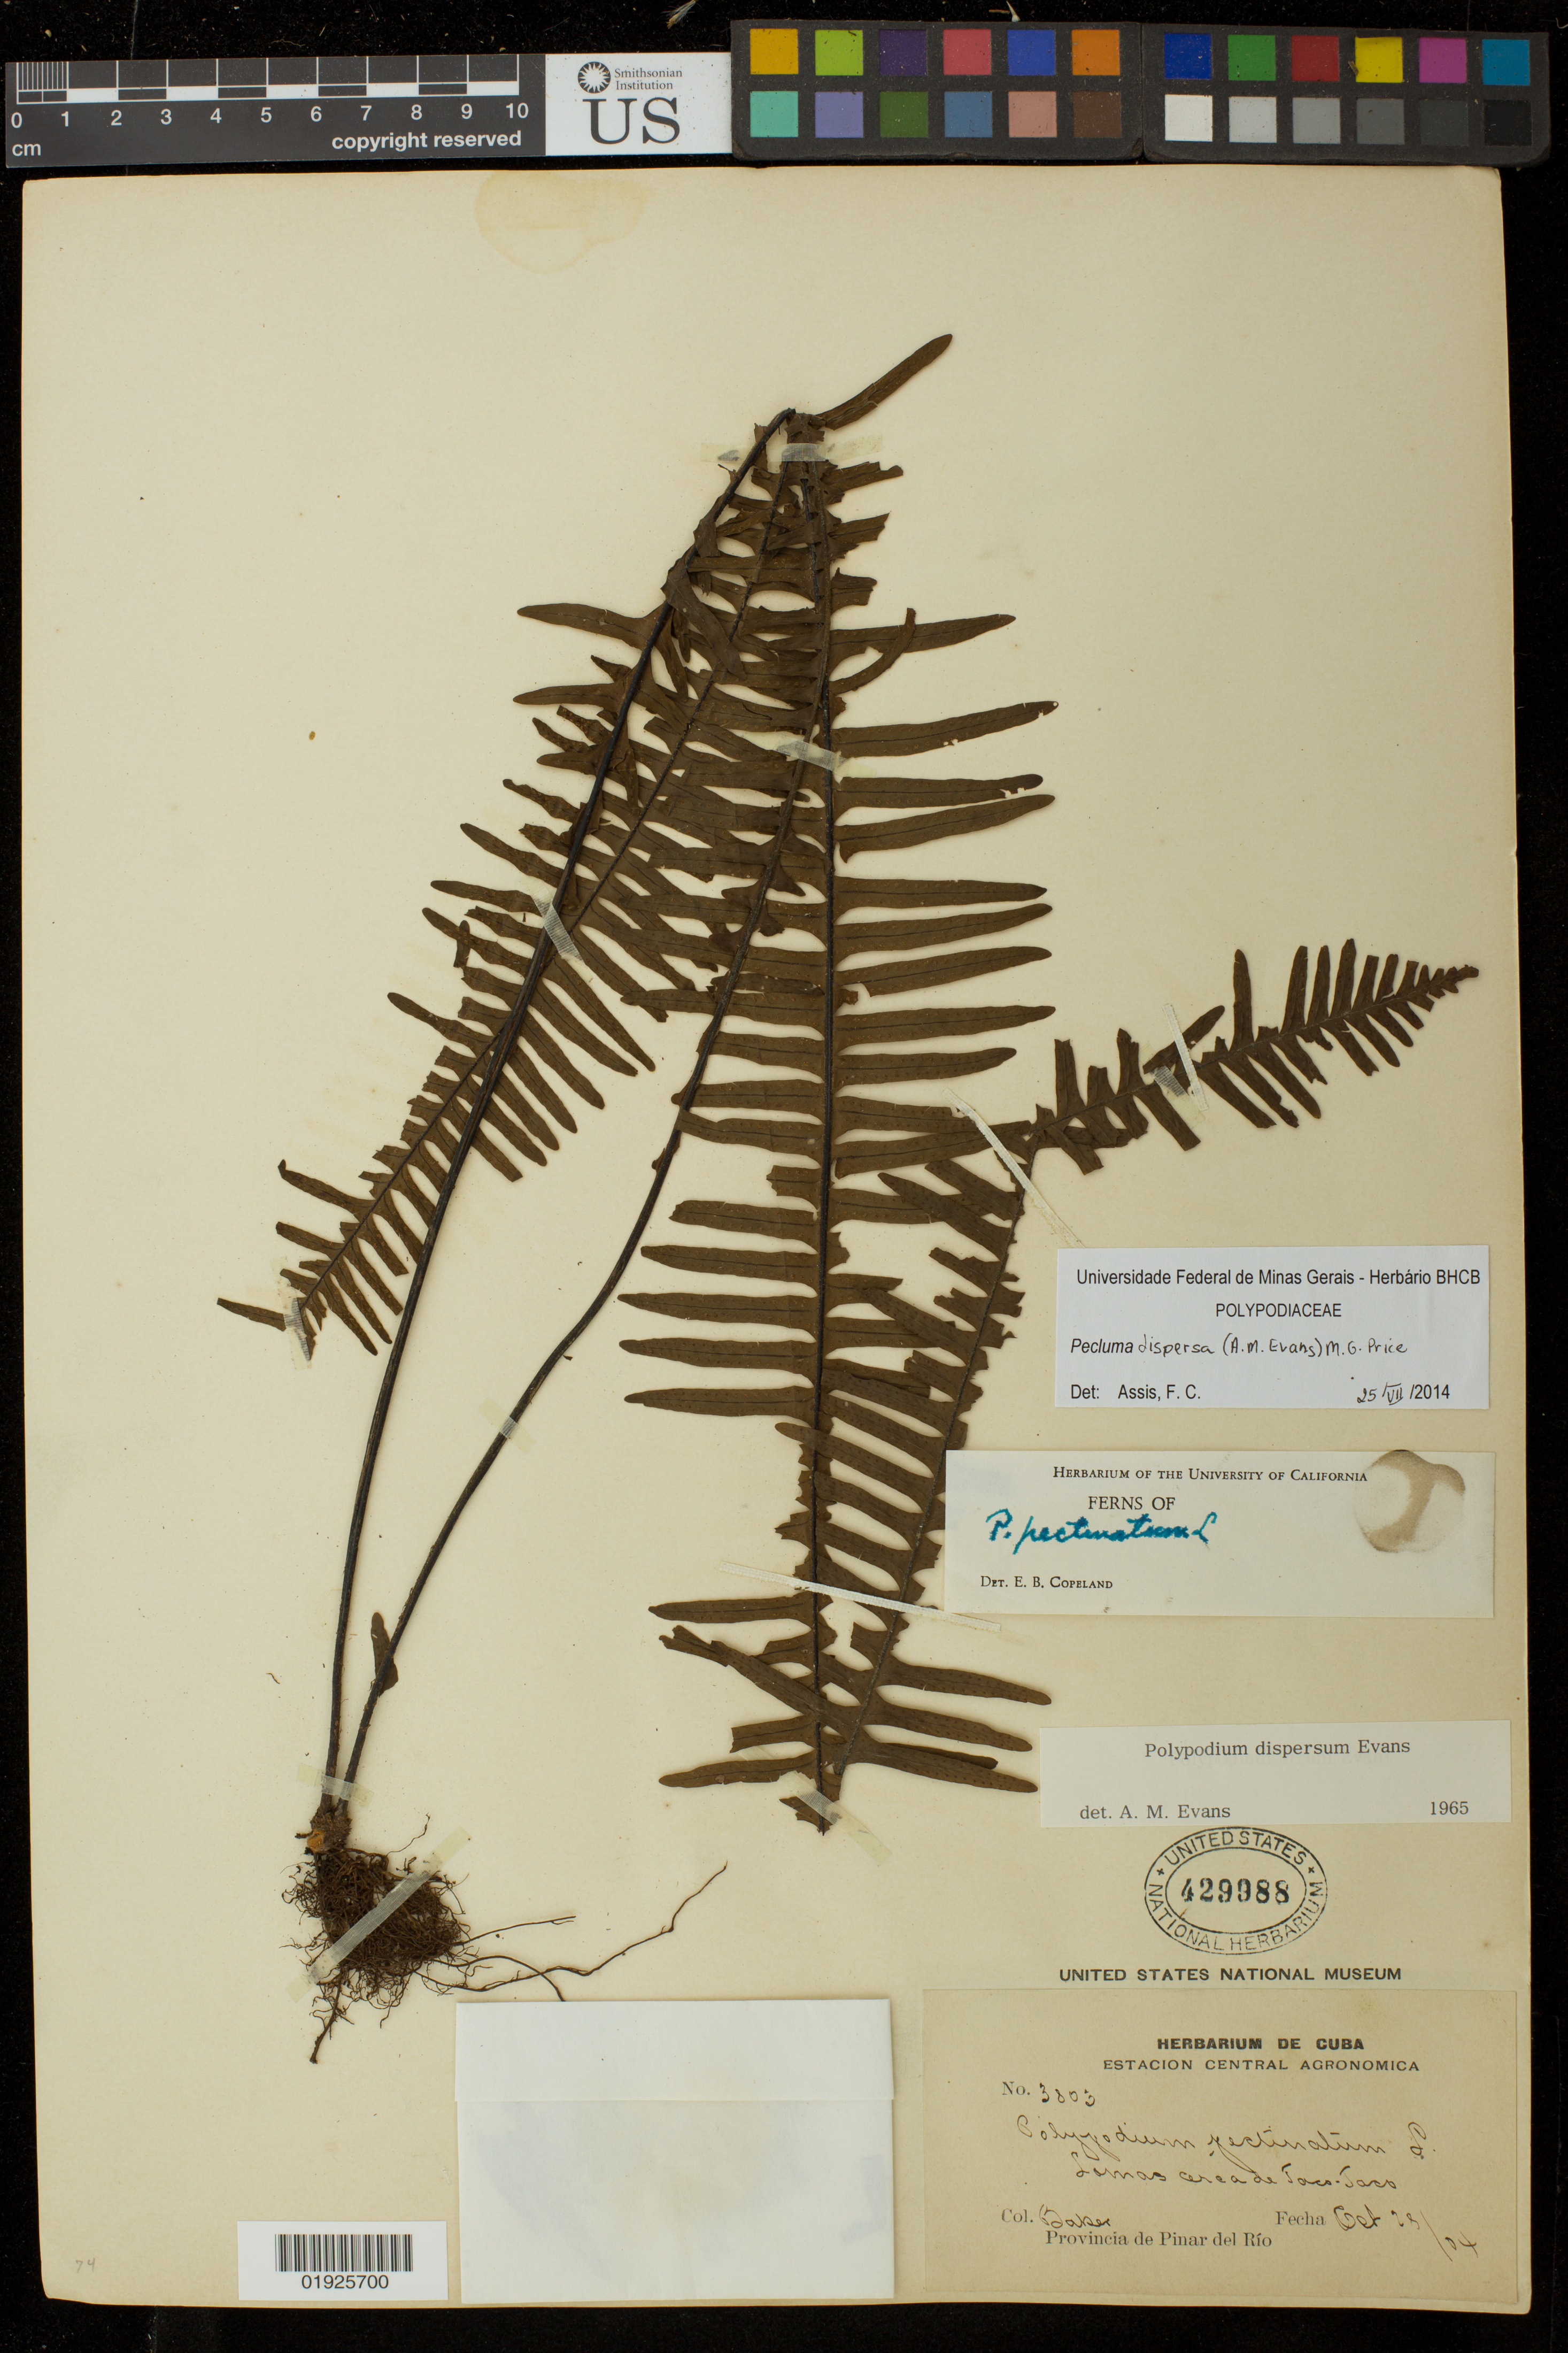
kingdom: Plantae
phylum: Tracheophyta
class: Polypodiopsida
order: Polypodiales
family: Polypodiaceae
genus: Pecluma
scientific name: Pecluma dispersa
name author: (A.M. Evans) M.G. Price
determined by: Assis, F. C.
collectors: -. Baber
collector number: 3803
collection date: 1904-10-28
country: Cuba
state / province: Pinar del Río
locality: Lomas area de Taco-Taco.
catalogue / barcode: US 429988